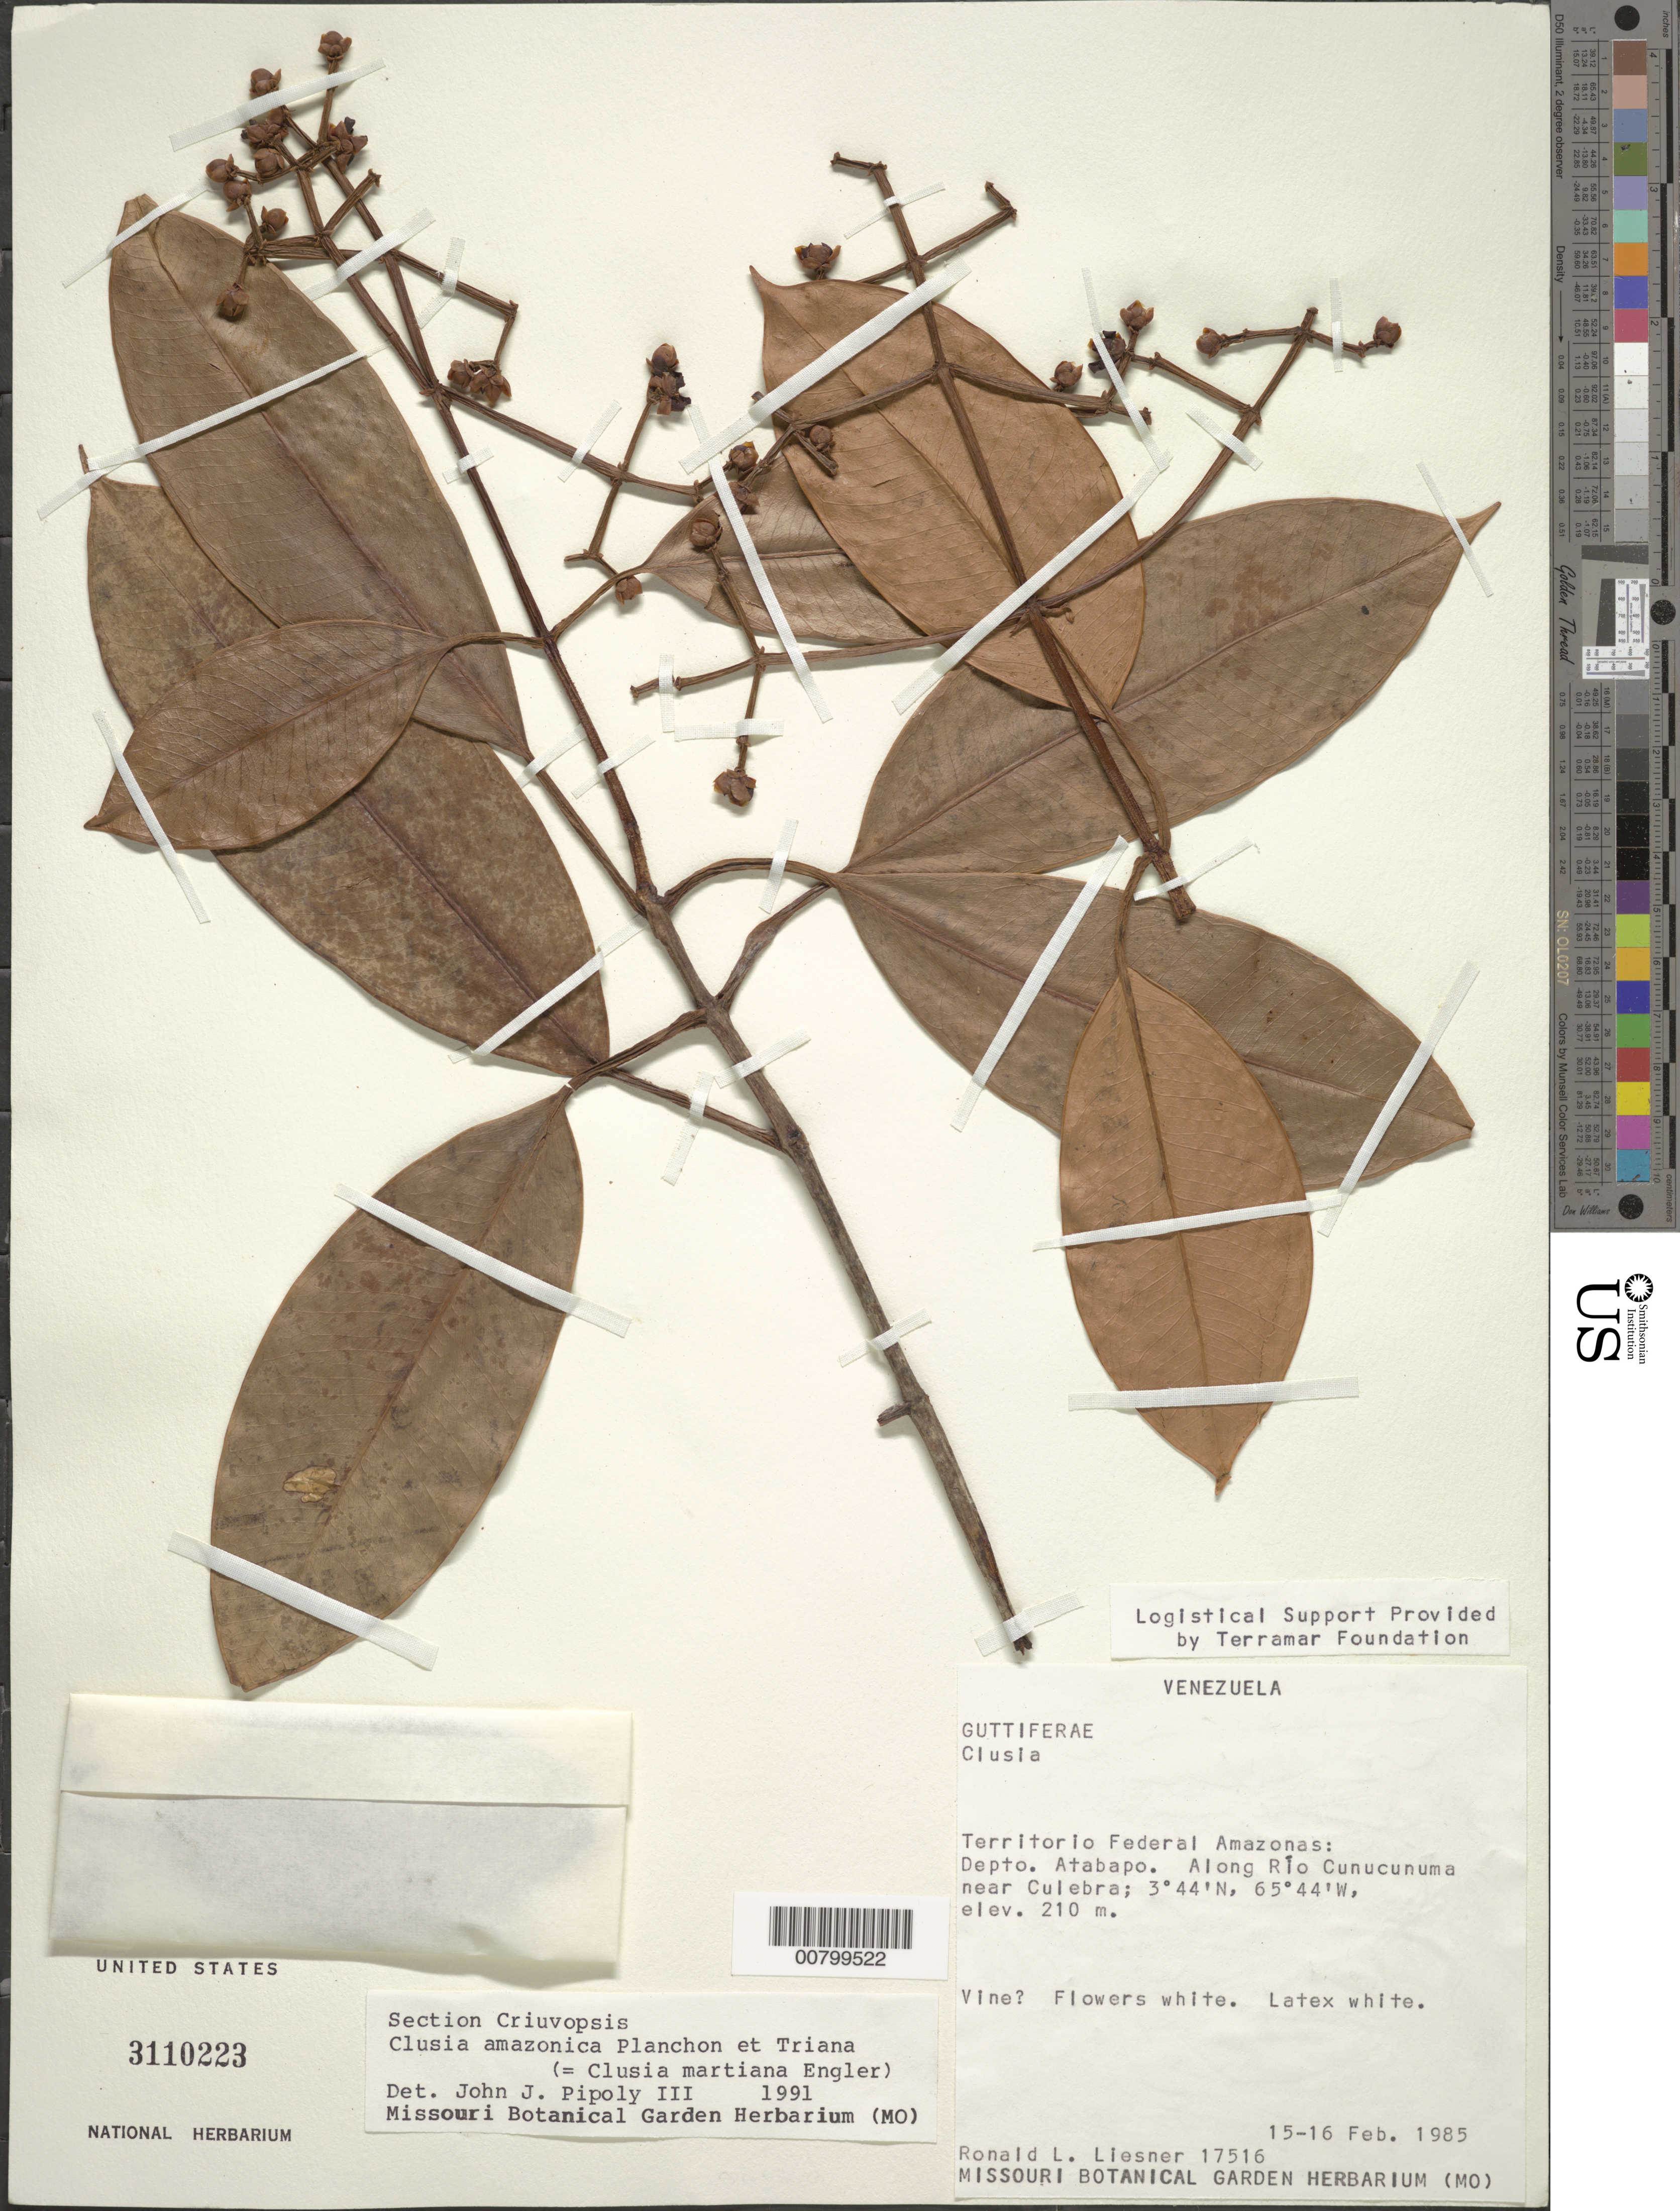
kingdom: Plantae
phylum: Tracheophyta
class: Magnoliopsida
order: Malpighiales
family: Clusiaceae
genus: Clusia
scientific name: Clusia amazonica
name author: Planch. & Triana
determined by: Pipoly, J. J., III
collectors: R. L. Liesner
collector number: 17516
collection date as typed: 15-Feb-85 to 16-Feb-85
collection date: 1985-02-15/1985-02-16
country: Venezuela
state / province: Amazonas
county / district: Atabapo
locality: Río Cunucunuma, near Culebra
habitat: Along river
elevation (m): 210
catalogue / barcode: US 3110223